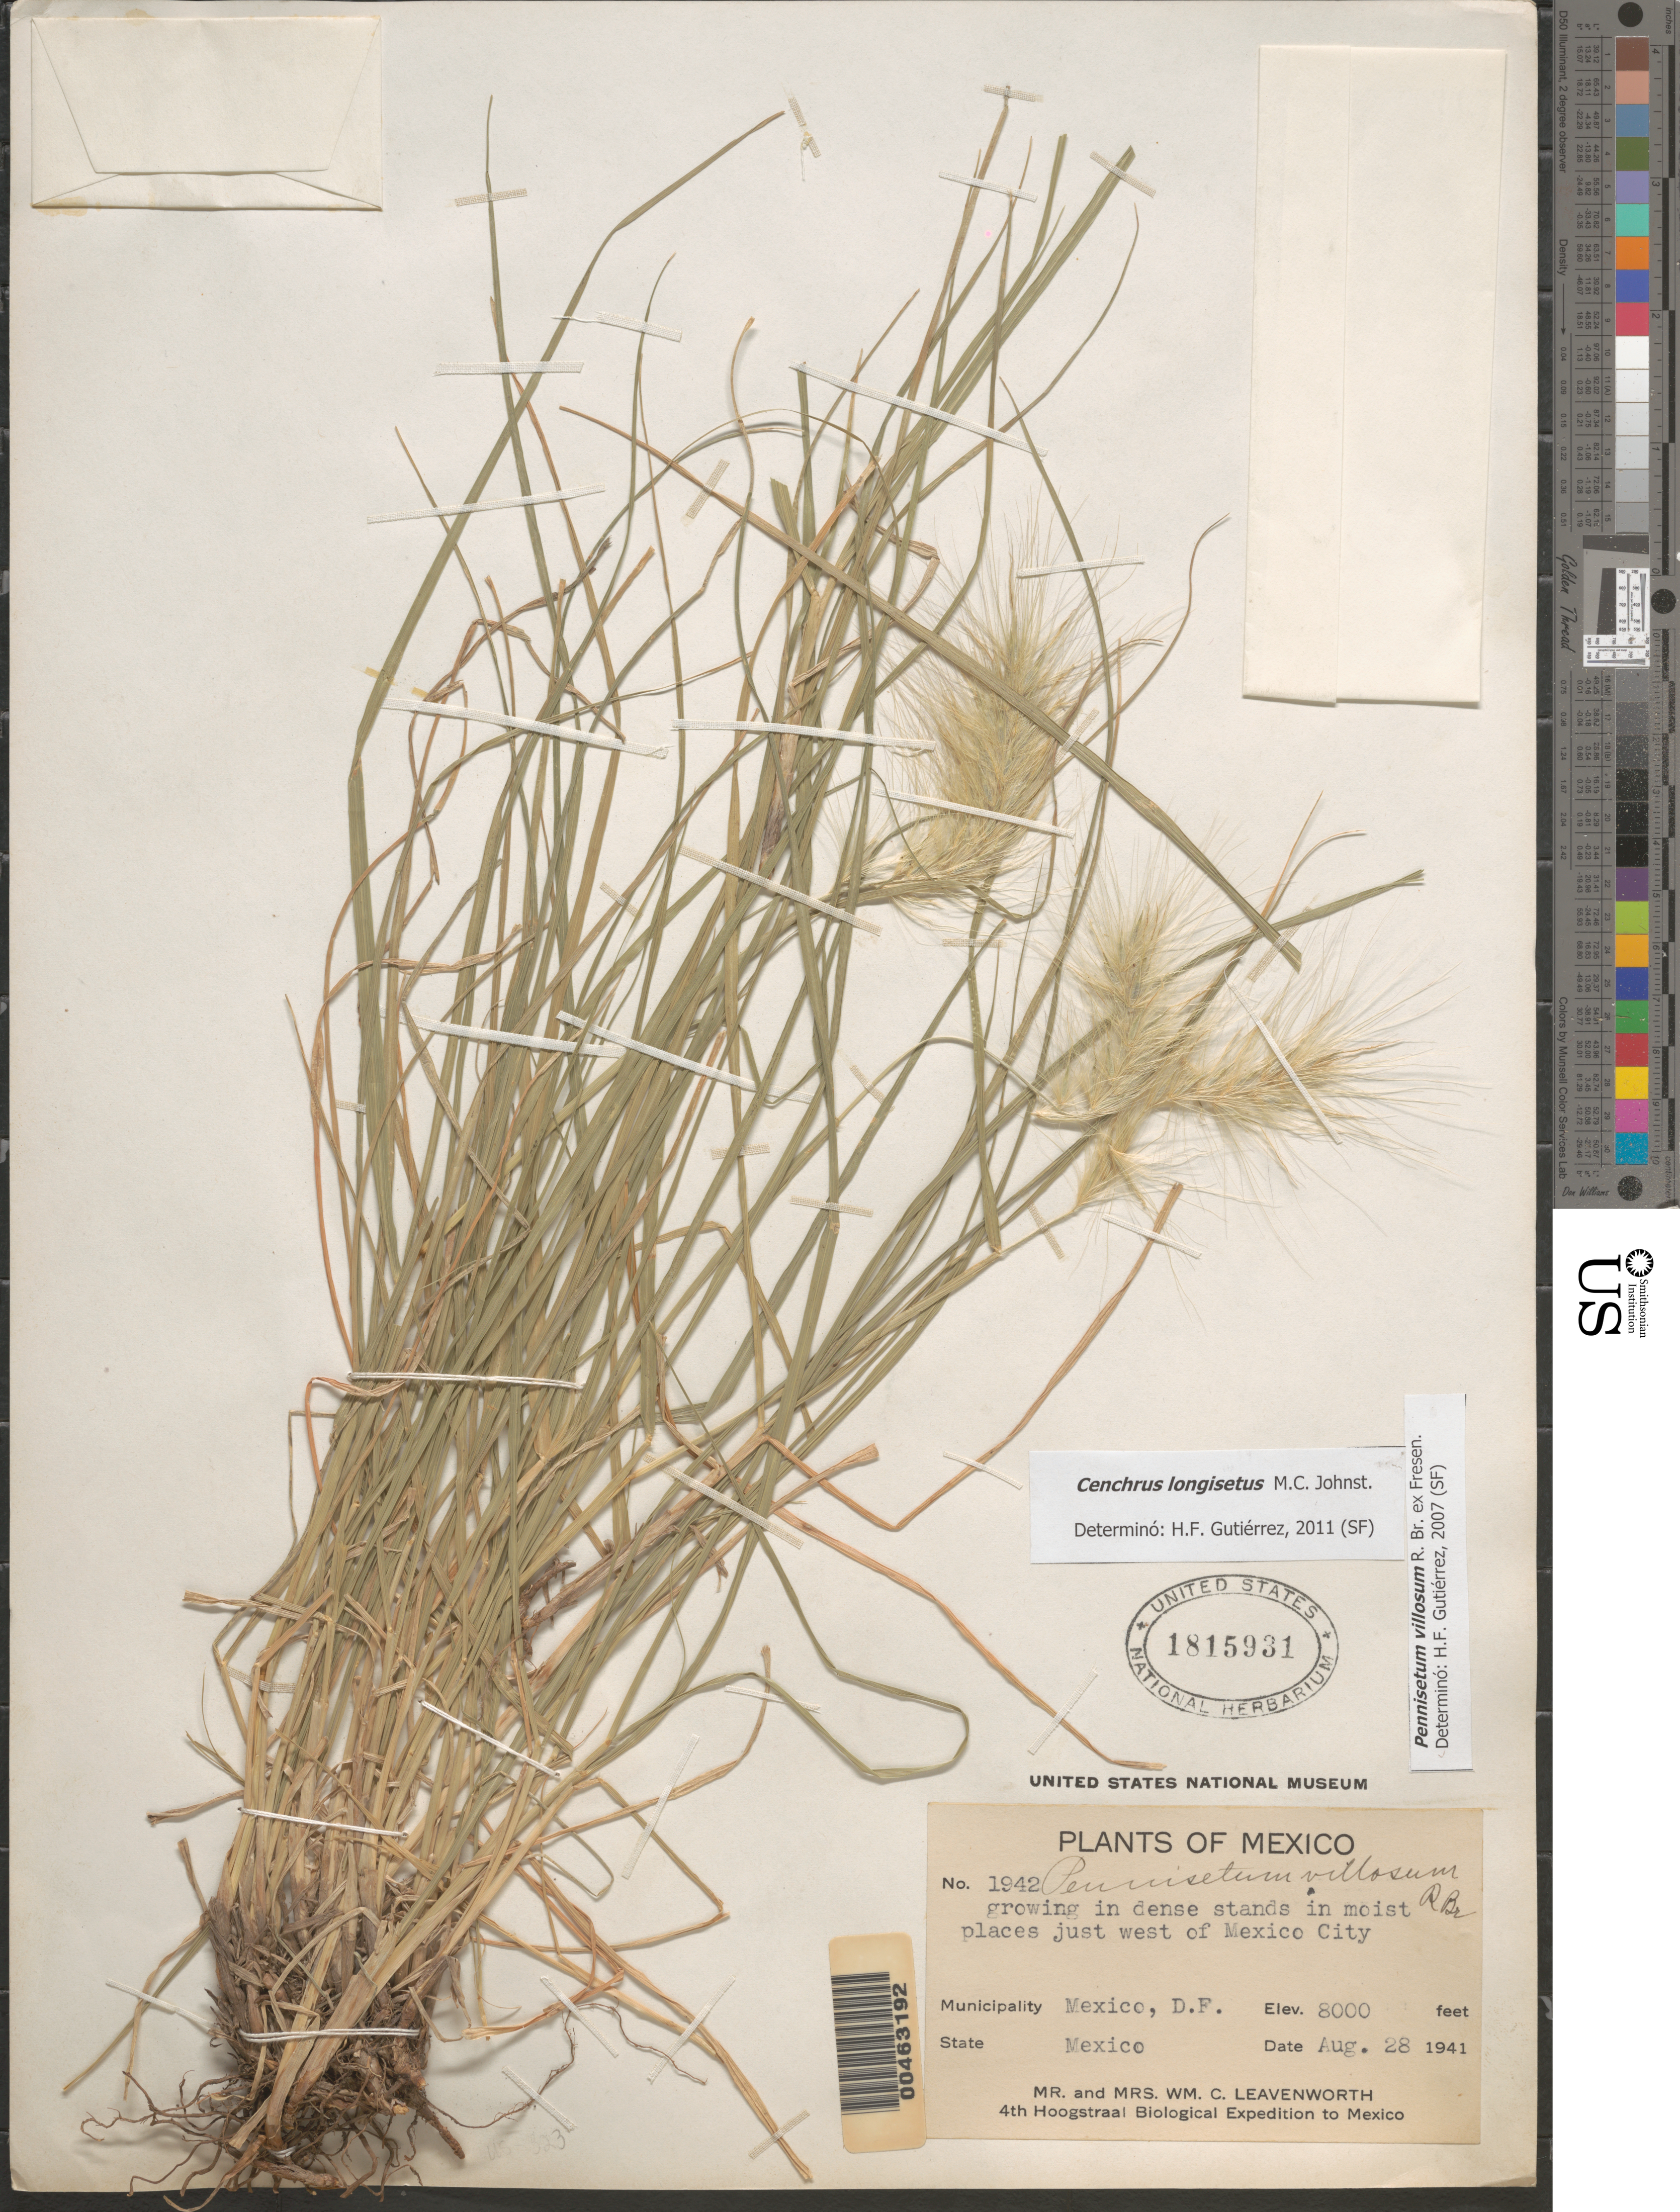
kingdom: Plantae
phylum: Tracheophyta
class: Liliopsida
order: Poales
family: Poaceae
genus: Cenchrus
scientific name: Cenchrus longisetus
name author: M.C. Johnst.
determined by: Gutiérrez, H. F.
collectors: W. C. Leavenworth & Mrs. W. C. Leavenworth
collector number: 1942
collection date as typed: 28 Aug 1941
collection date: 1941-08-28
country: Mexico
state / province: Distrito Federal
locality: Just W of Mexico City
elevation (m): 2438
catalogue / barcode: US 1815931